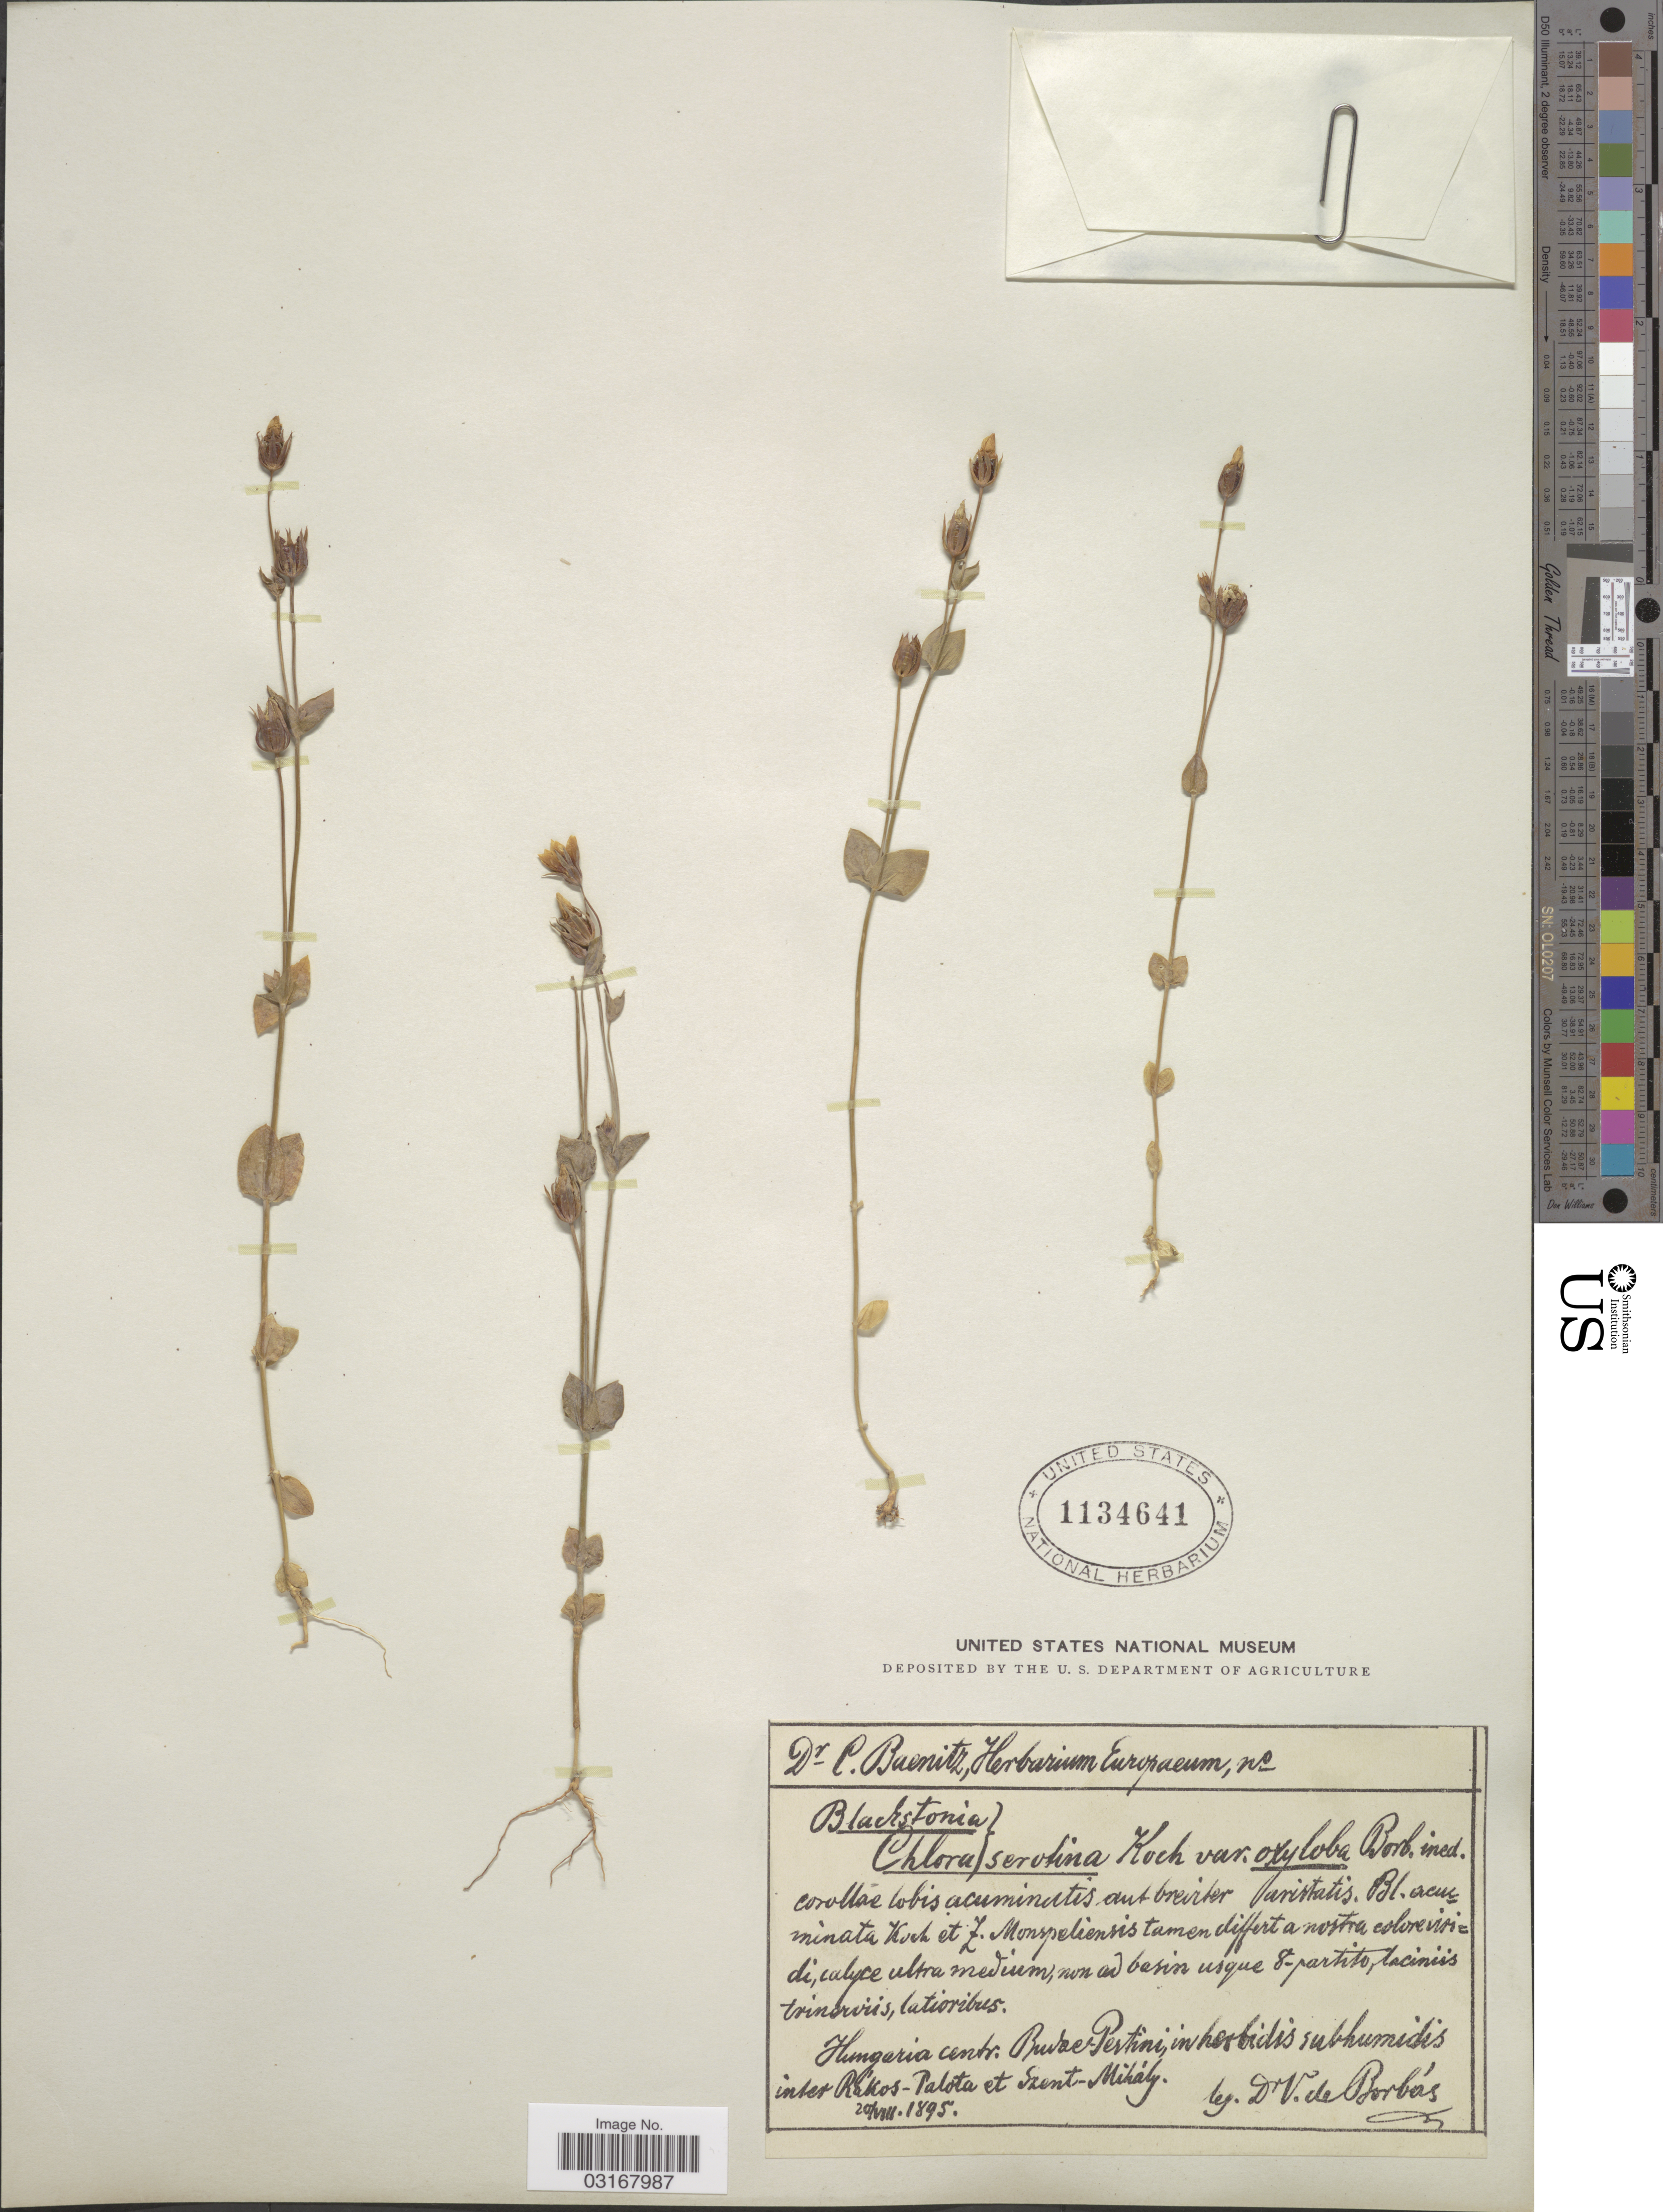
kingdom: Plantae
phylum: Tracheophyta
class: Magnoliopsida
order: Gentianales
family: Gentianaceae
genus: Chlora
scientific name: Chlora serotina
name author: W.D.J. Koch ex Rchb.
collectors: V. von Borbás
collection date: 1895-08-20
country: Hungary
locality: Hungaria cenrt. Buracet [interpreted] Pestini, in herbidis subhumidis inter Rakos [interpreted]-Palota et Szent-Mikàly.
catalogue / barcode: US 1134641